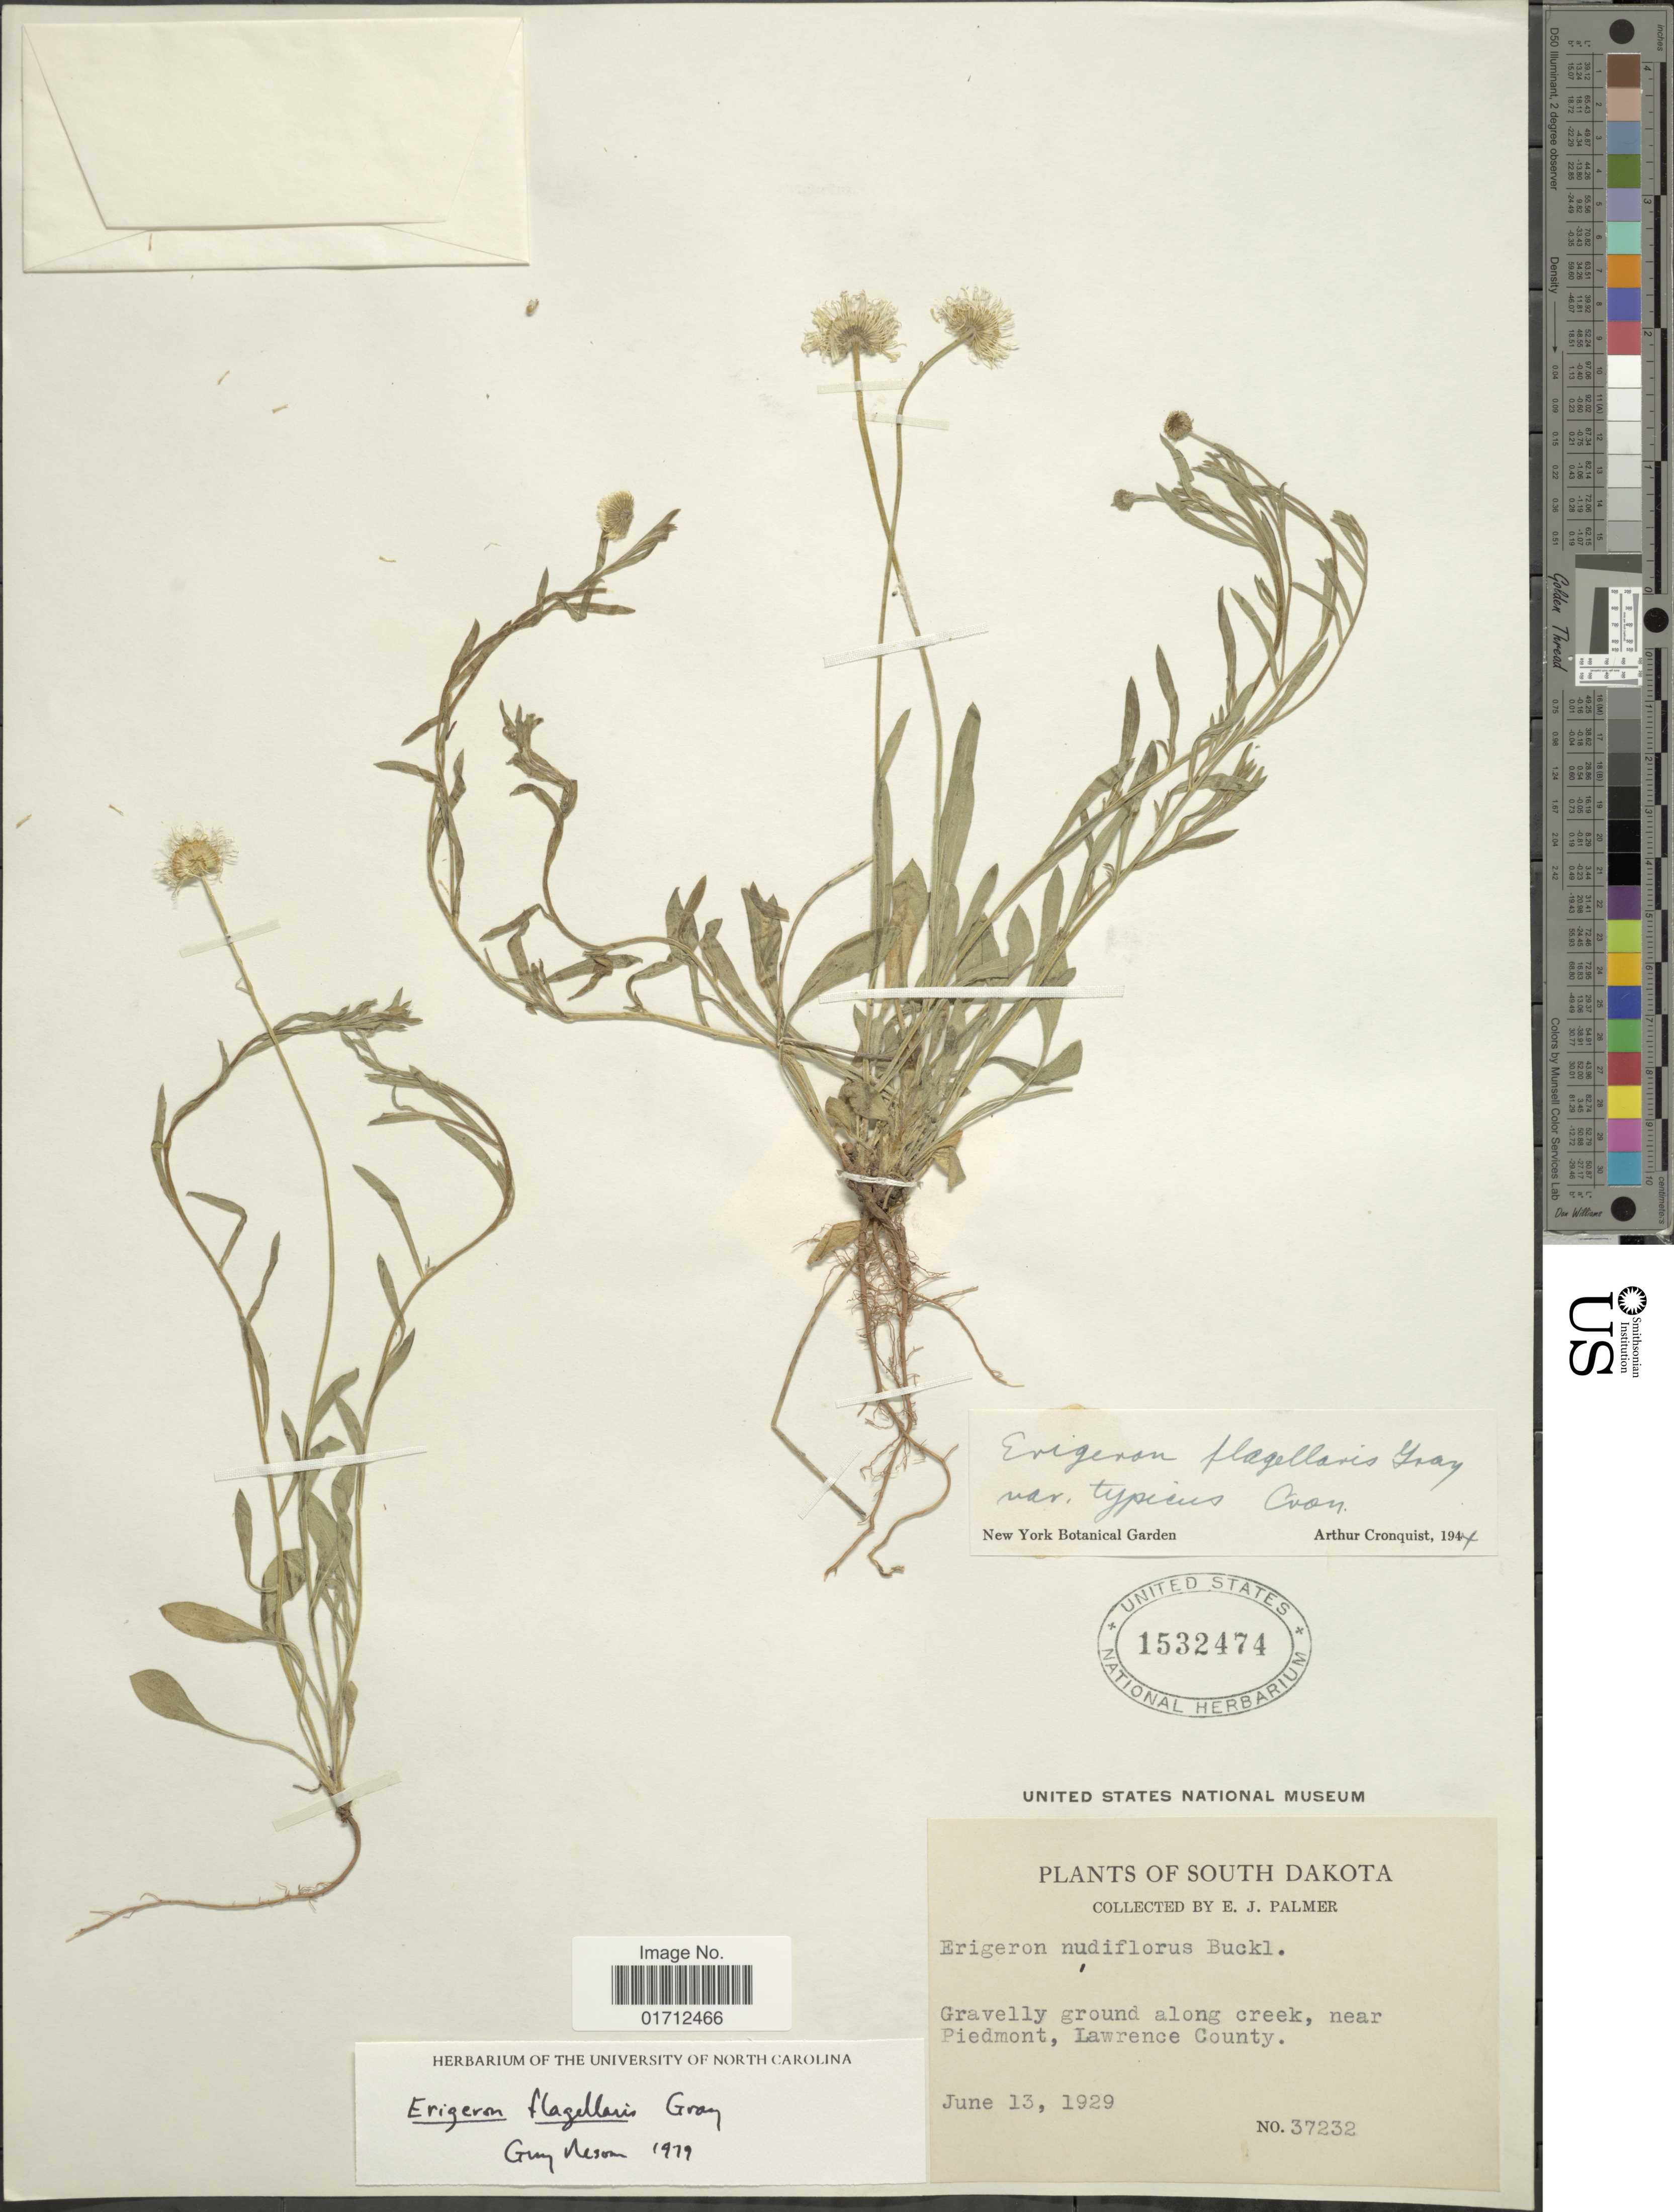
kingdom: Plantae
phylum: Tracheophyta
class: Magnoliopsida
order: Asterales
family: Asteraceae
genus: Erigeron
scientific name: Erigeron flagellaris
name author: A. Gray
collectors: E. J. Palmer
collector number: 37232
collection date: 1929-06-13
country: United States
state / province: South Dakota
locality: Along creek, near Piedmont, Lawrence County.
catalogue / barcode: US 1532474